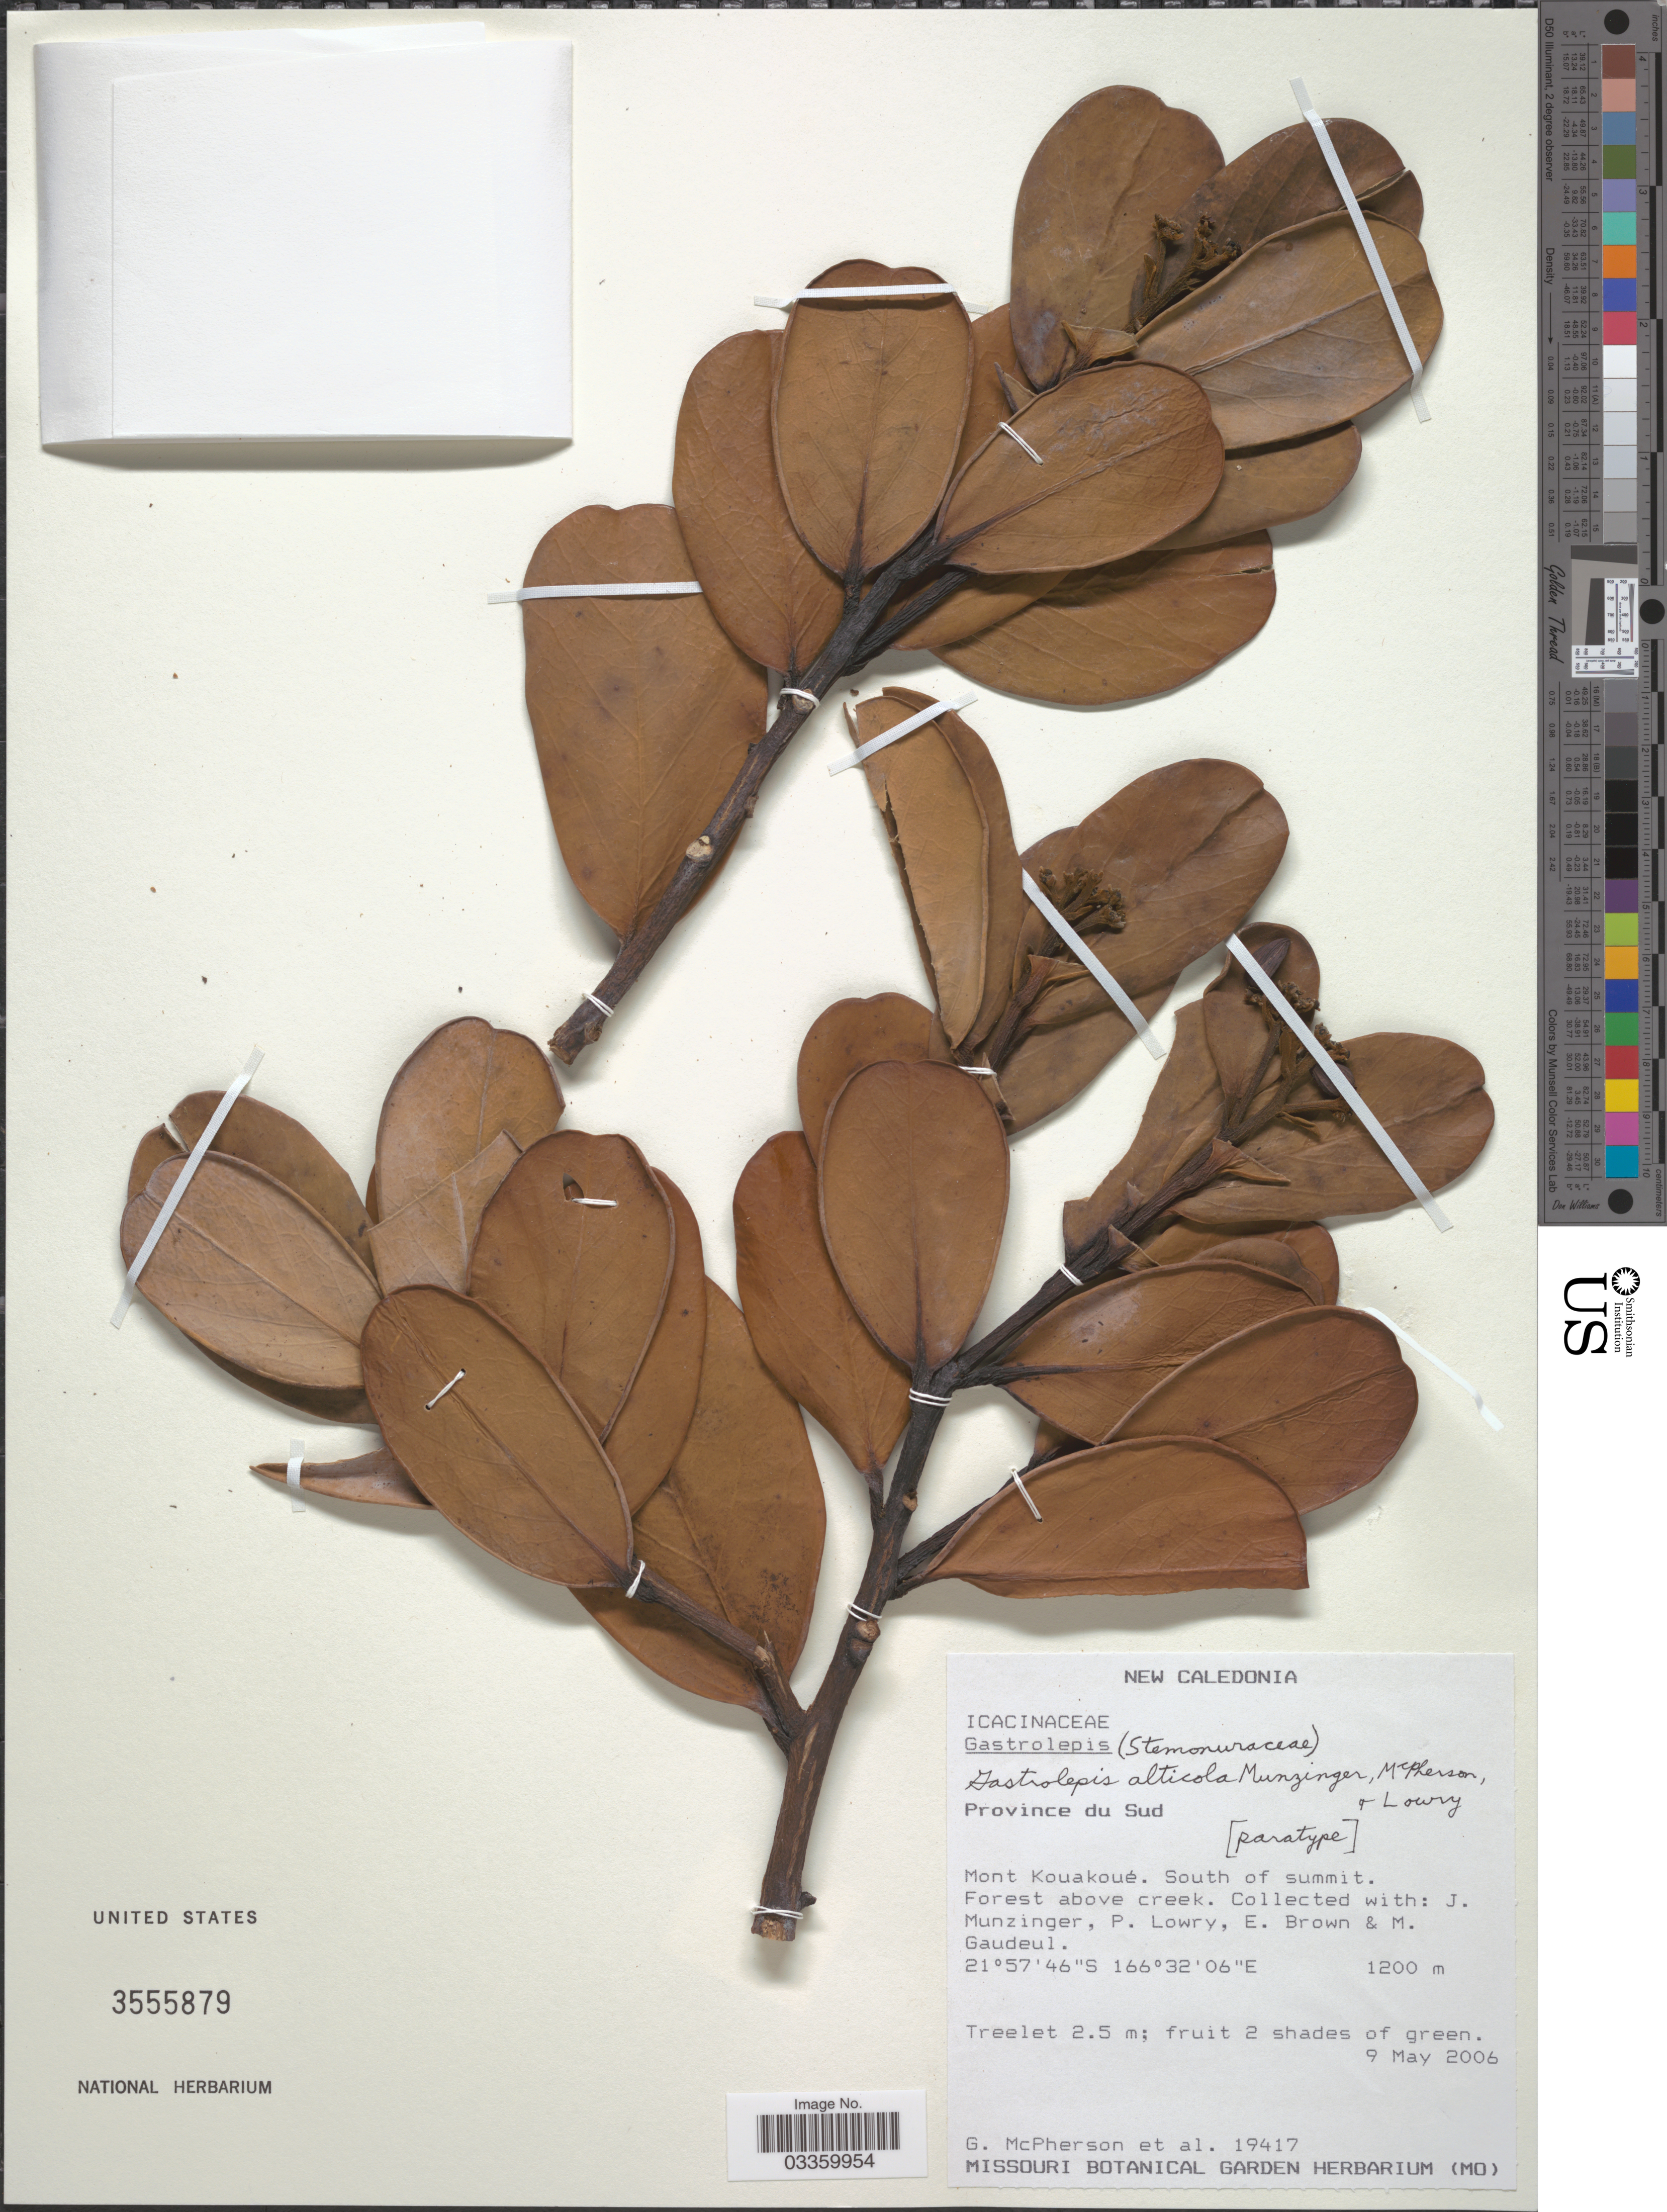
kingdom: Plantae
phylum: Tracheophyta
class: Magnoliopsida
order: Cardiopteridales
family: Stemonuraceae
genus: Gastrolepis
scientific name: Gastrolepis alticola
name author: Munzinger et al.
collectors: G. McPherson, J. K. Munzinger, P. Lowry, E. Brown & M. Gaudeul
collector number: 19417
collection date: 2006-05-09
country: New Caledonia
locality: Province du Sud. Mont Kouakoué. South of summit. Forest above creek.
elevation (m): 1200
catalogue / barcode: US 3555879